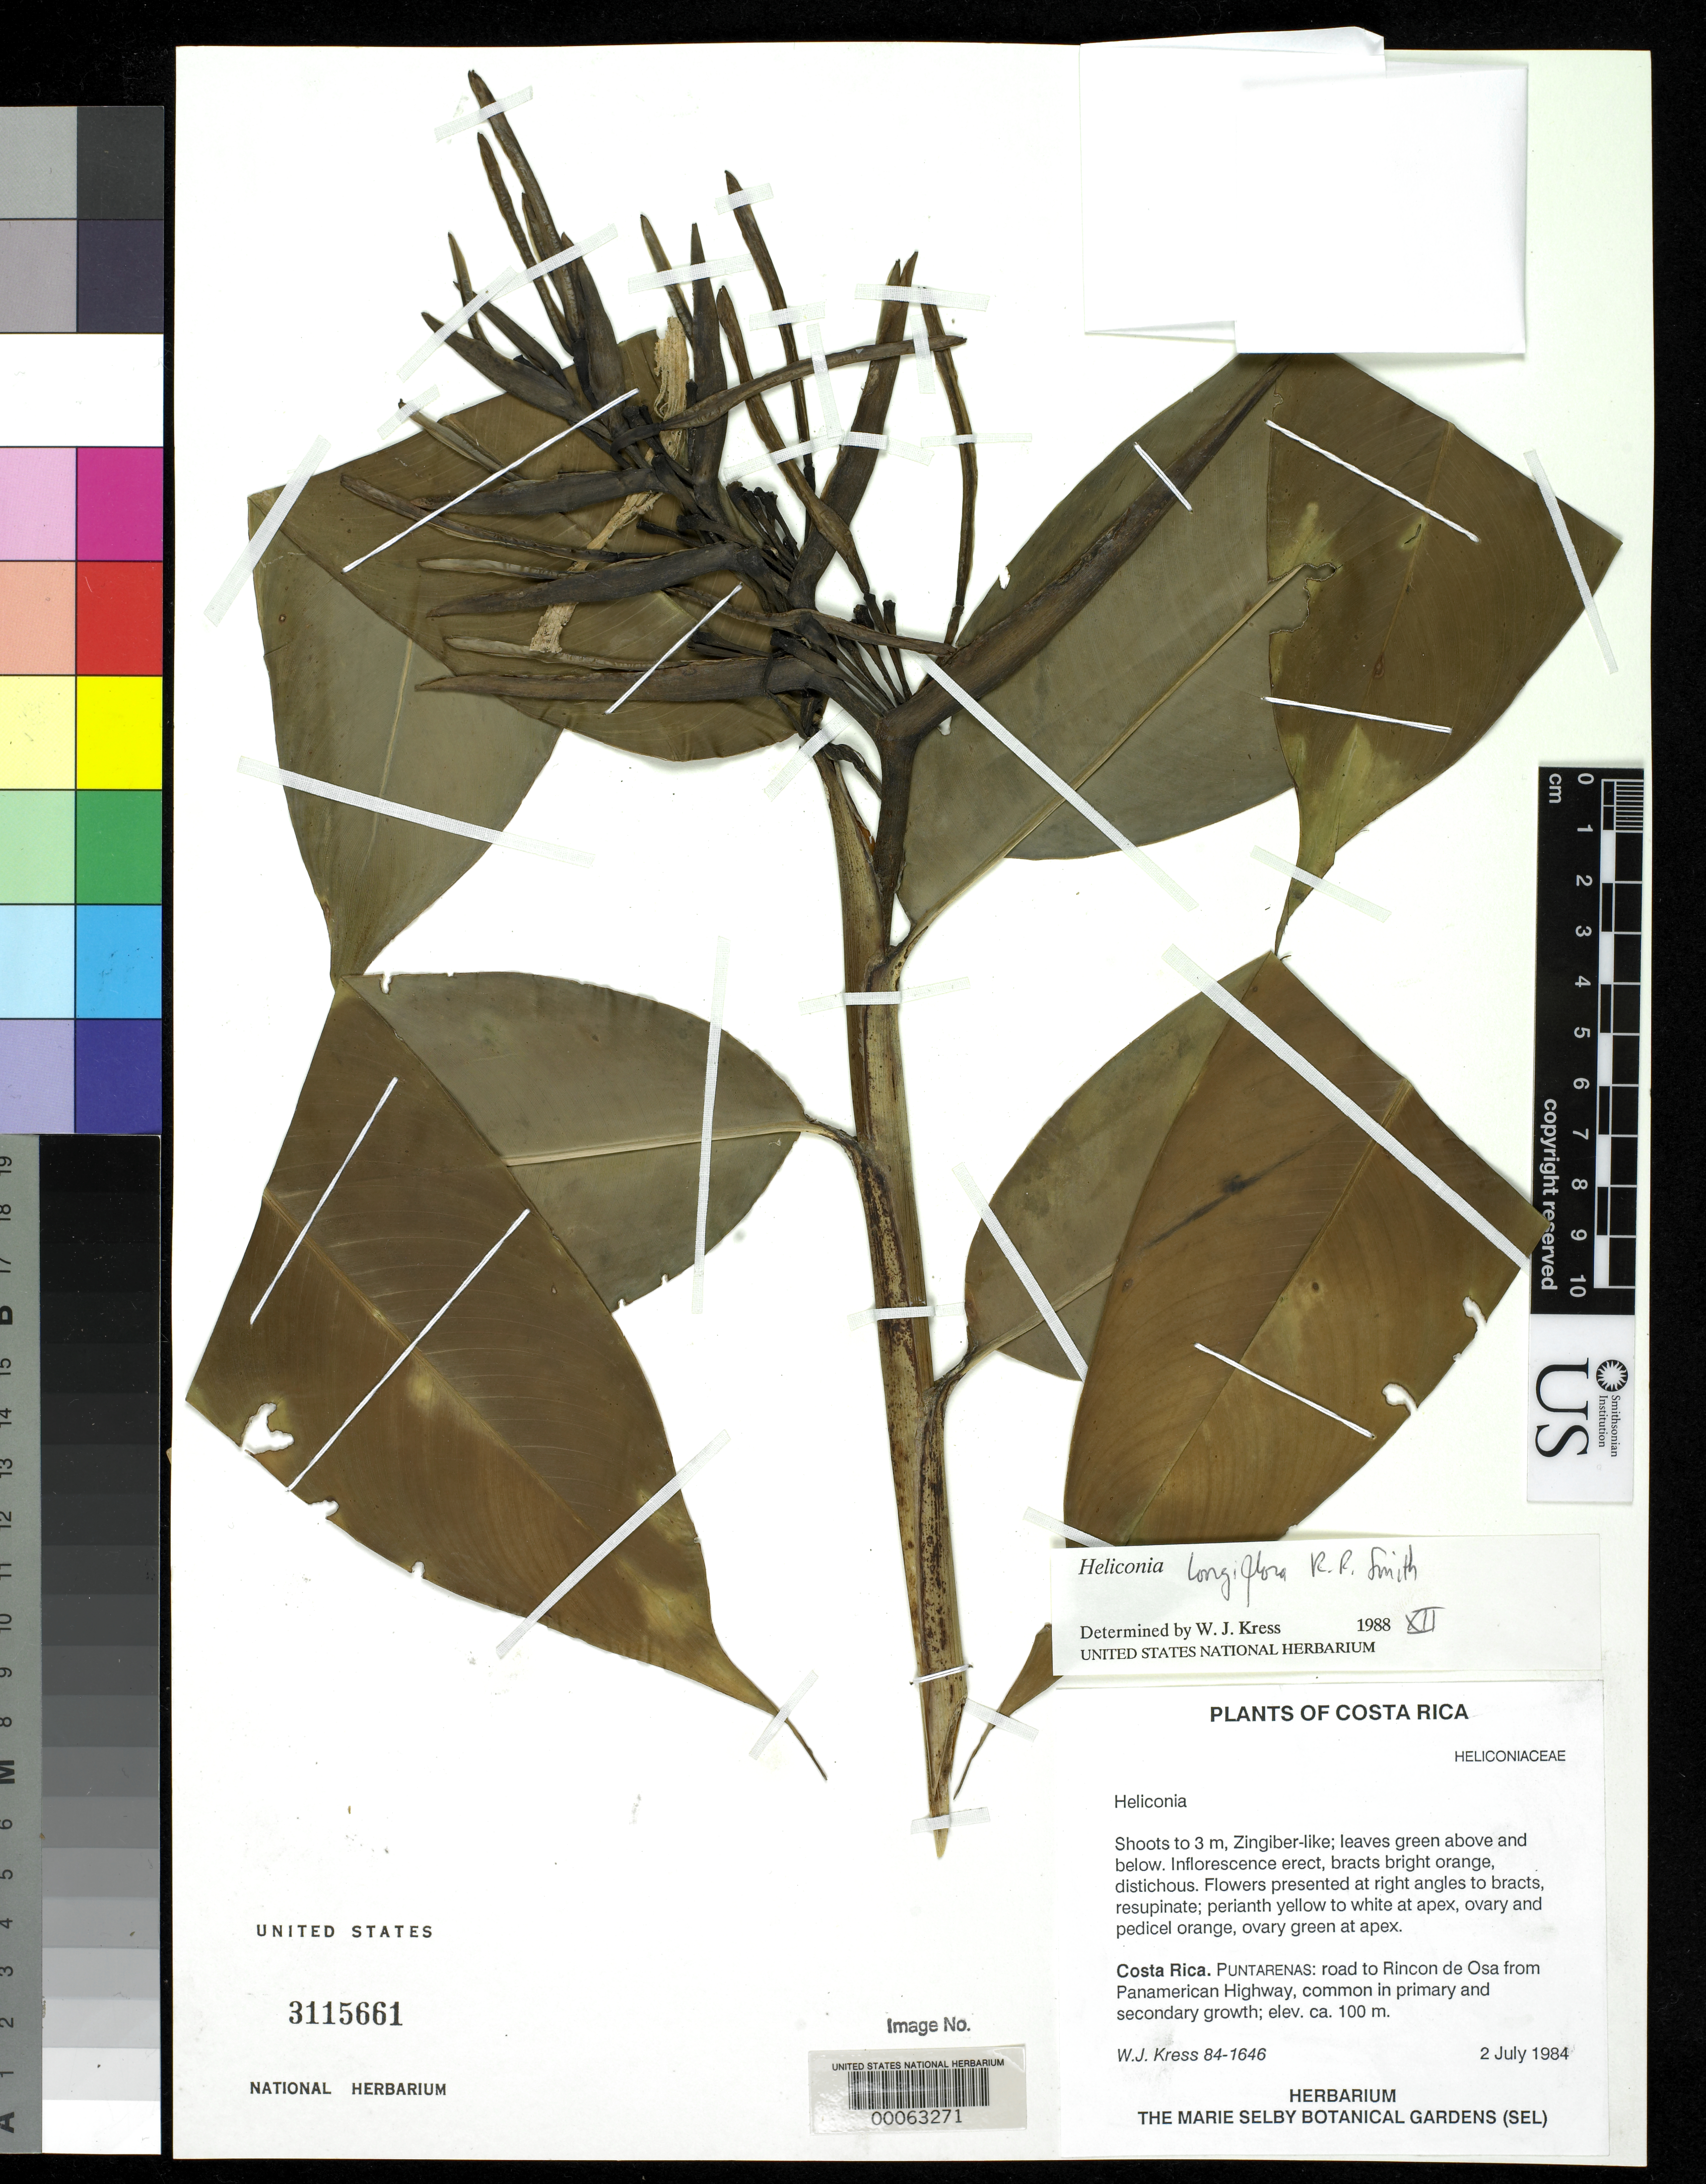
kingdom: Plantae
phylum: Tracheophyta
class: Liliopsida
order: Zingiberales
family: Heliconiaceae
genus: Heliconia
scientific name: Heliconia longiflora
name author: R.R. Sm.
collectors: W. J. Kress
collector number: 84-1646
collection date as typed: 02 Jul 1984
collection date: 1984-07-02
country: Costa Rica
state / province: Puntarenas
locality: Road to rincon de osa from panamerican highway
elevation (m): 100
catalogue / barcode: US 3115661